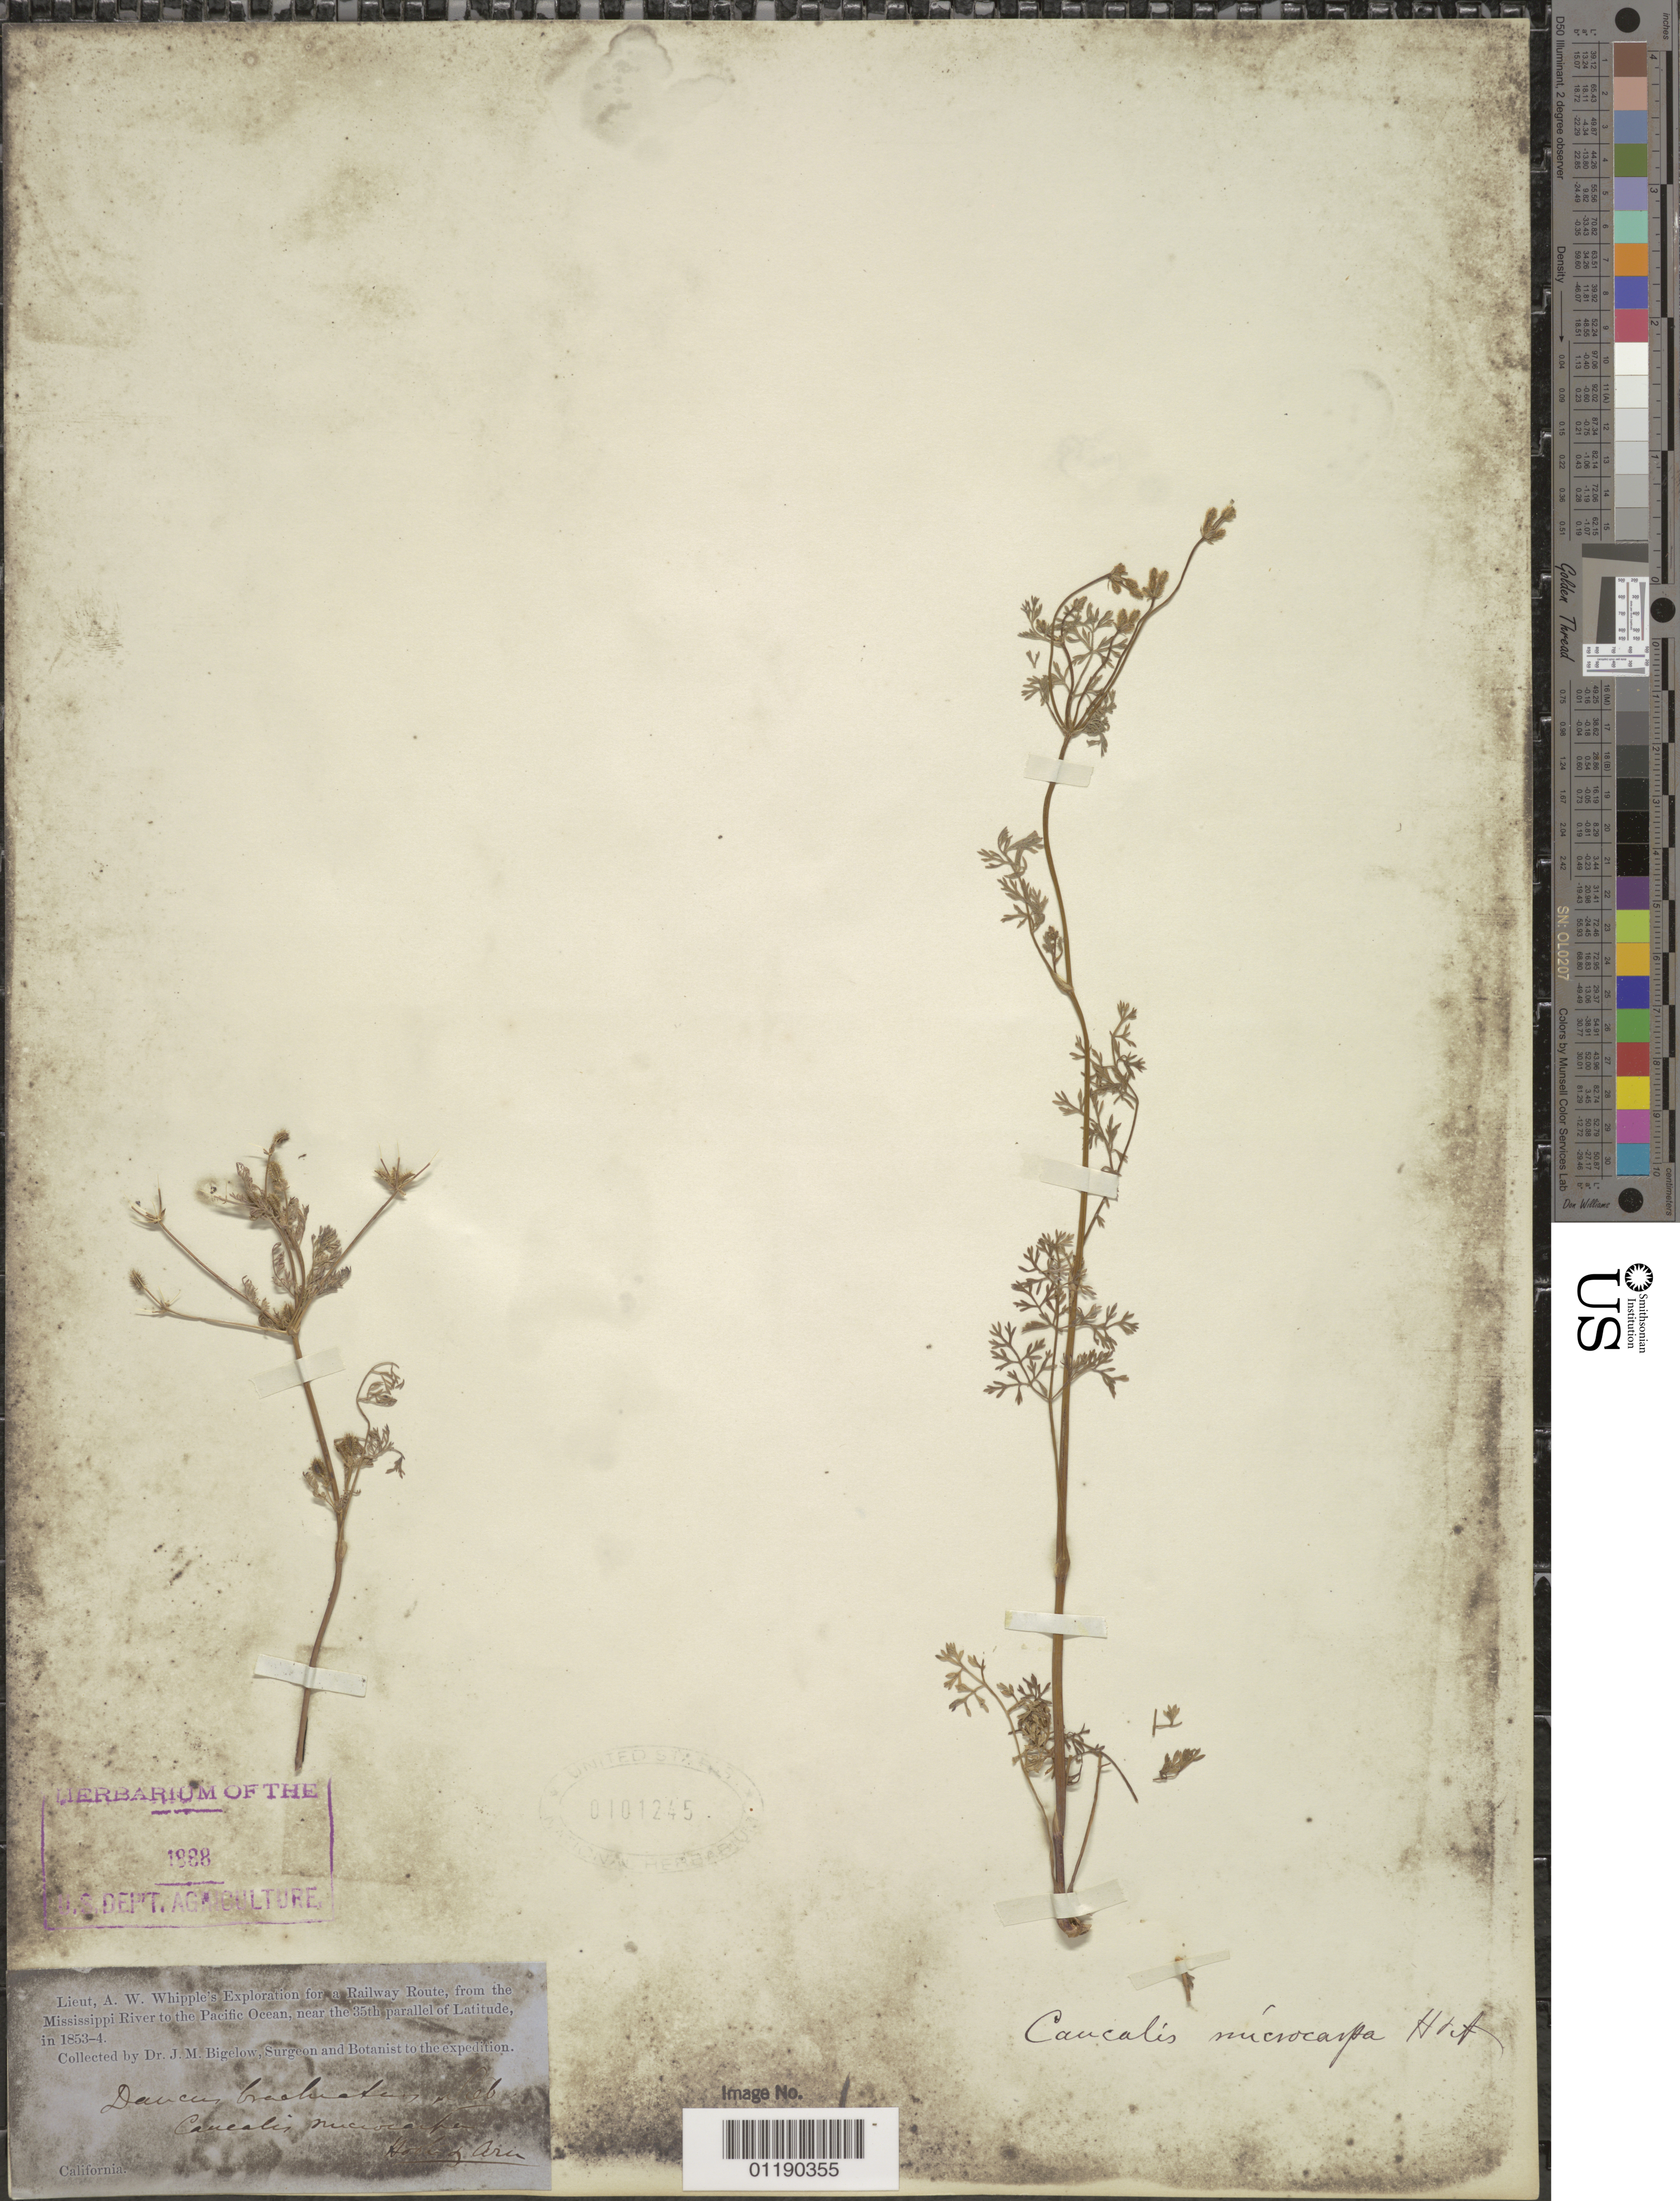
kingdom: Plantae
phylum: Tracheophyta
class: Magnoliopsida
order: Apiales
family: Apiaceae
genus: Caucalis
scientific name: Caucalis microcarpa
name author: Hook. & Arn.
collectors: J. M. Bigelow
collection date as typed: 1853 to -- --- 1854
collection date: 1853/1854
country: United States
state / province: California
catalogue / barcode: US 101245